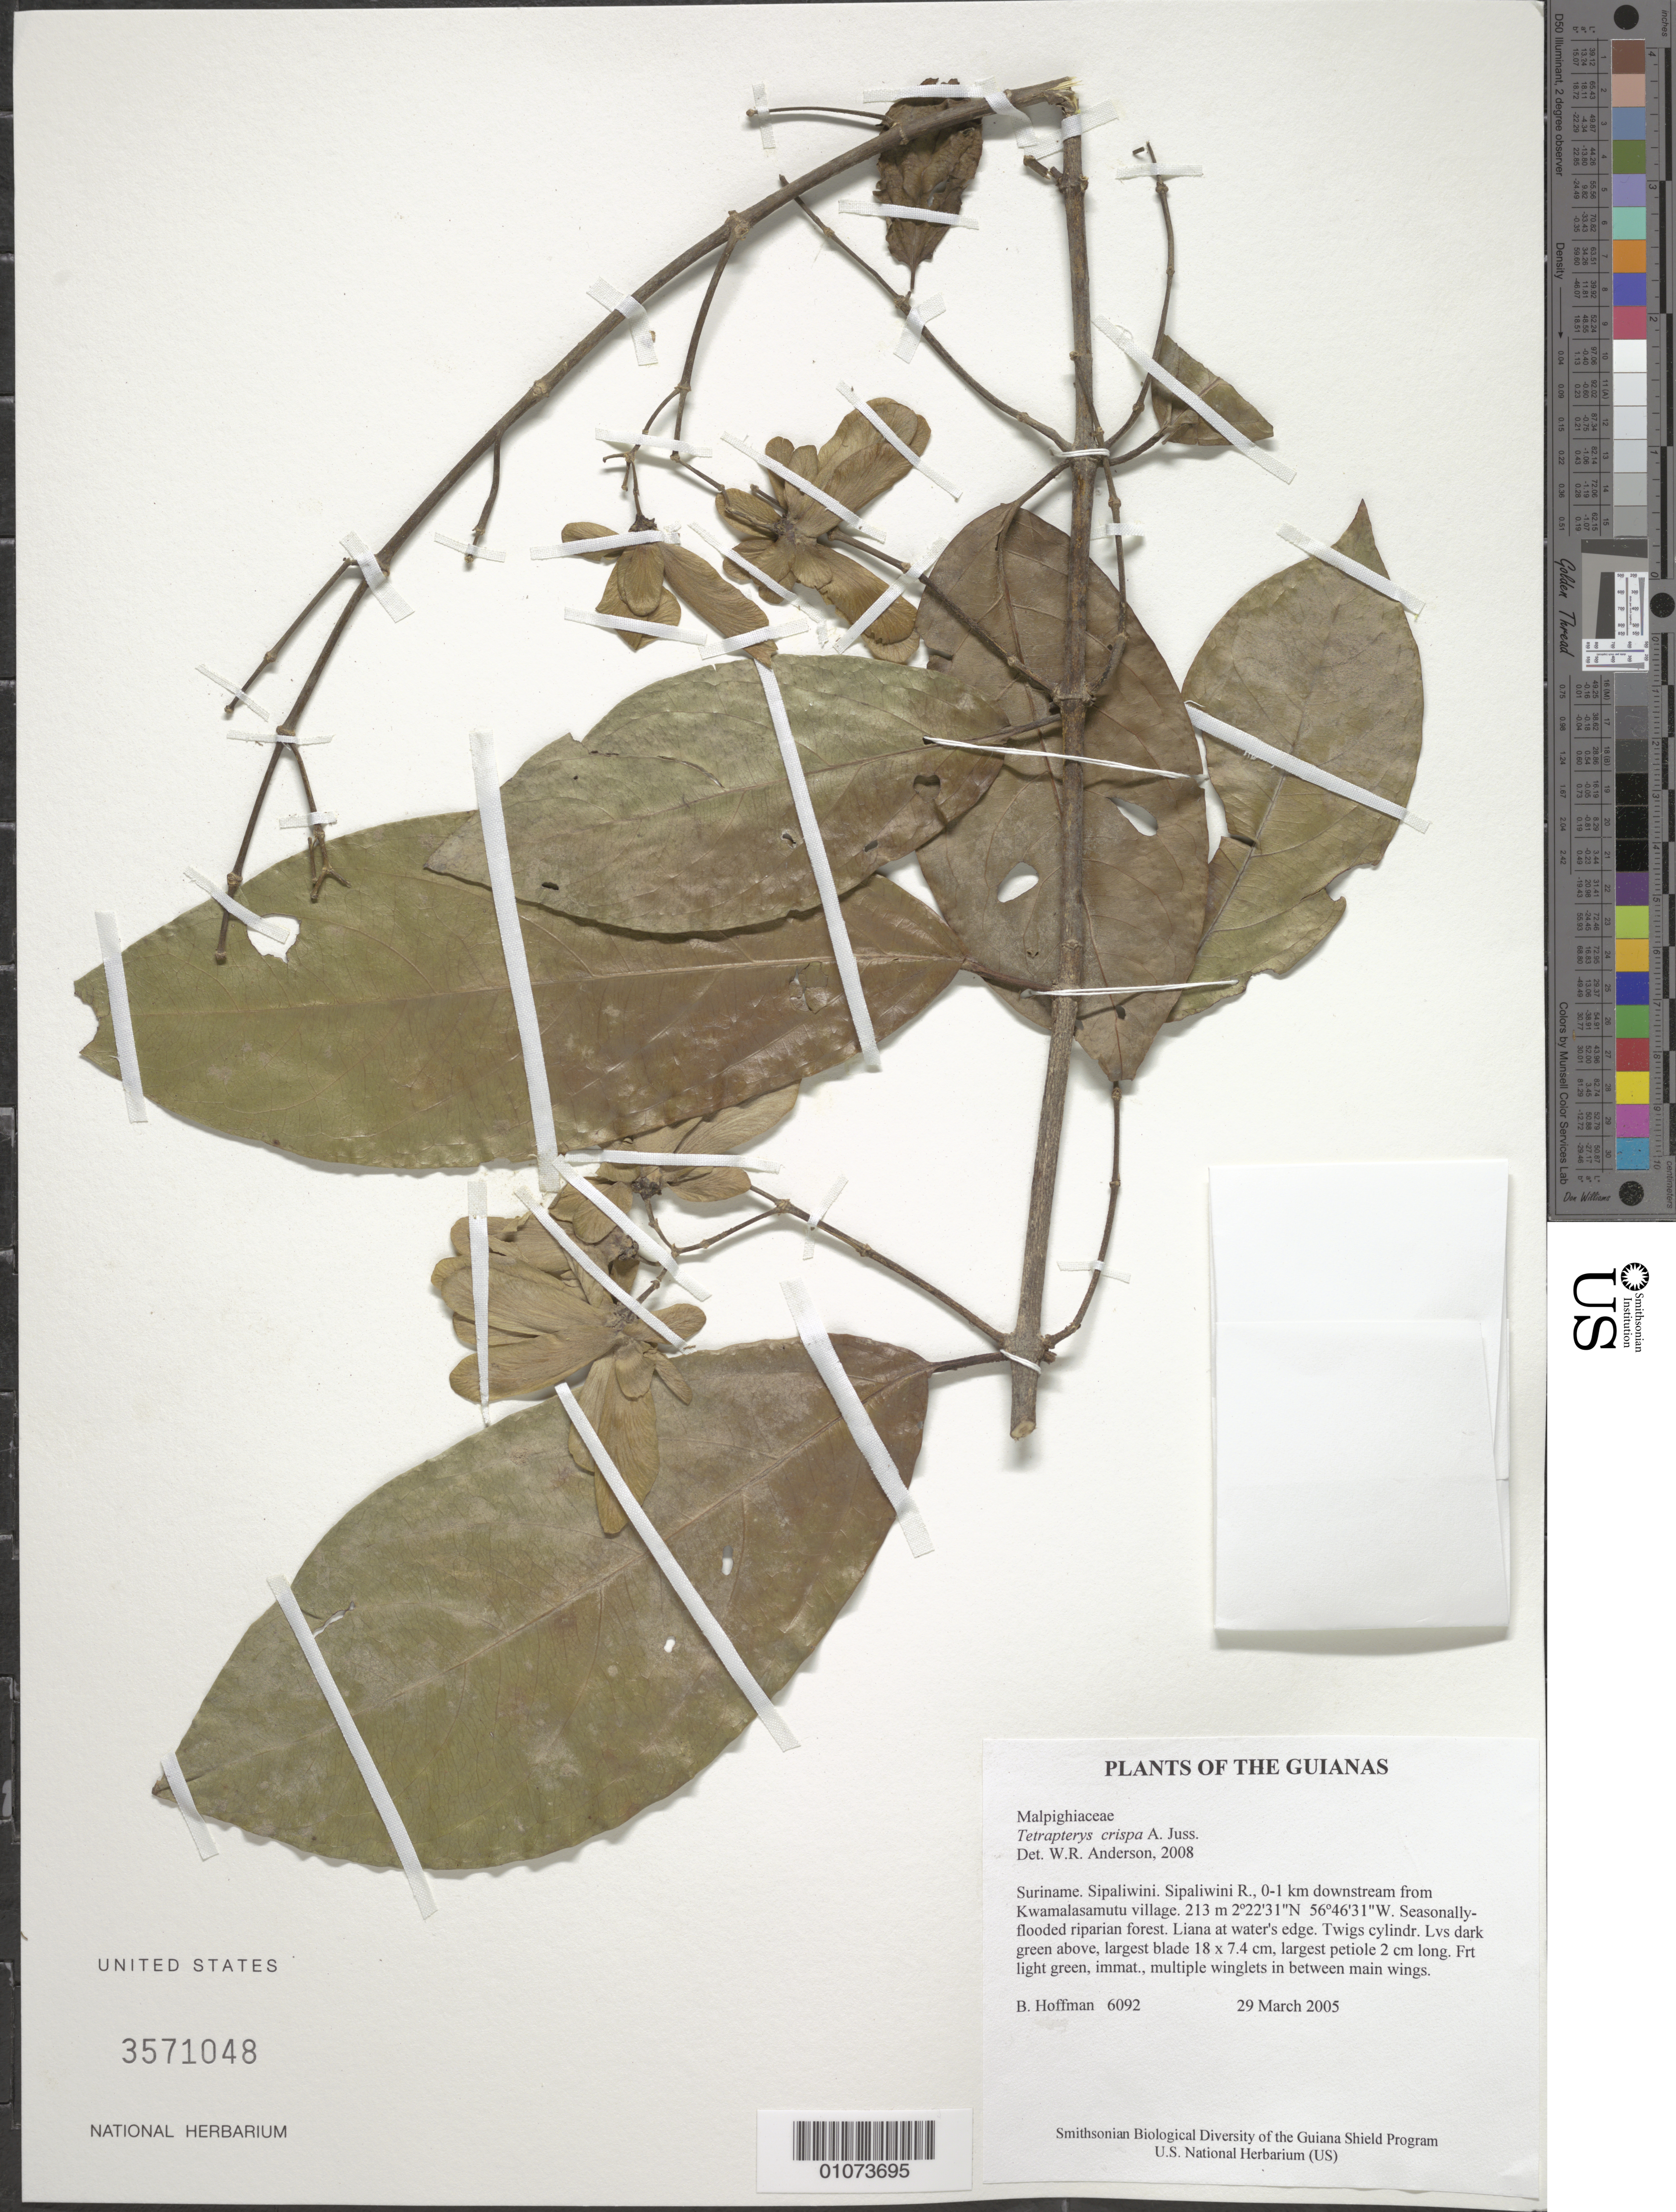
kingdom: Plantae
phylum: Tracheophyta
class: Magnoliopsida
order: Malpighiales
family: Malpighiaceae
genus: Tetrapterys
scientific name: Tetrapterys crispa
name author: A. Juss.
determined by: Anderson, W. R., (MICH), University of Michigan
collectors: B. Hoffman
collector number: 6092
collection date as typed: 29 March 2005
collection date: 2005-03-29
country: Suriname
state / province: Sipaliwini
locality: Sipaliwini R., 0-1 km downstream from Kwamalasamutu village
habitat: Seasonally-flooded riparian forest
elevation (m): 213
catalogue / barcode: US 3571048